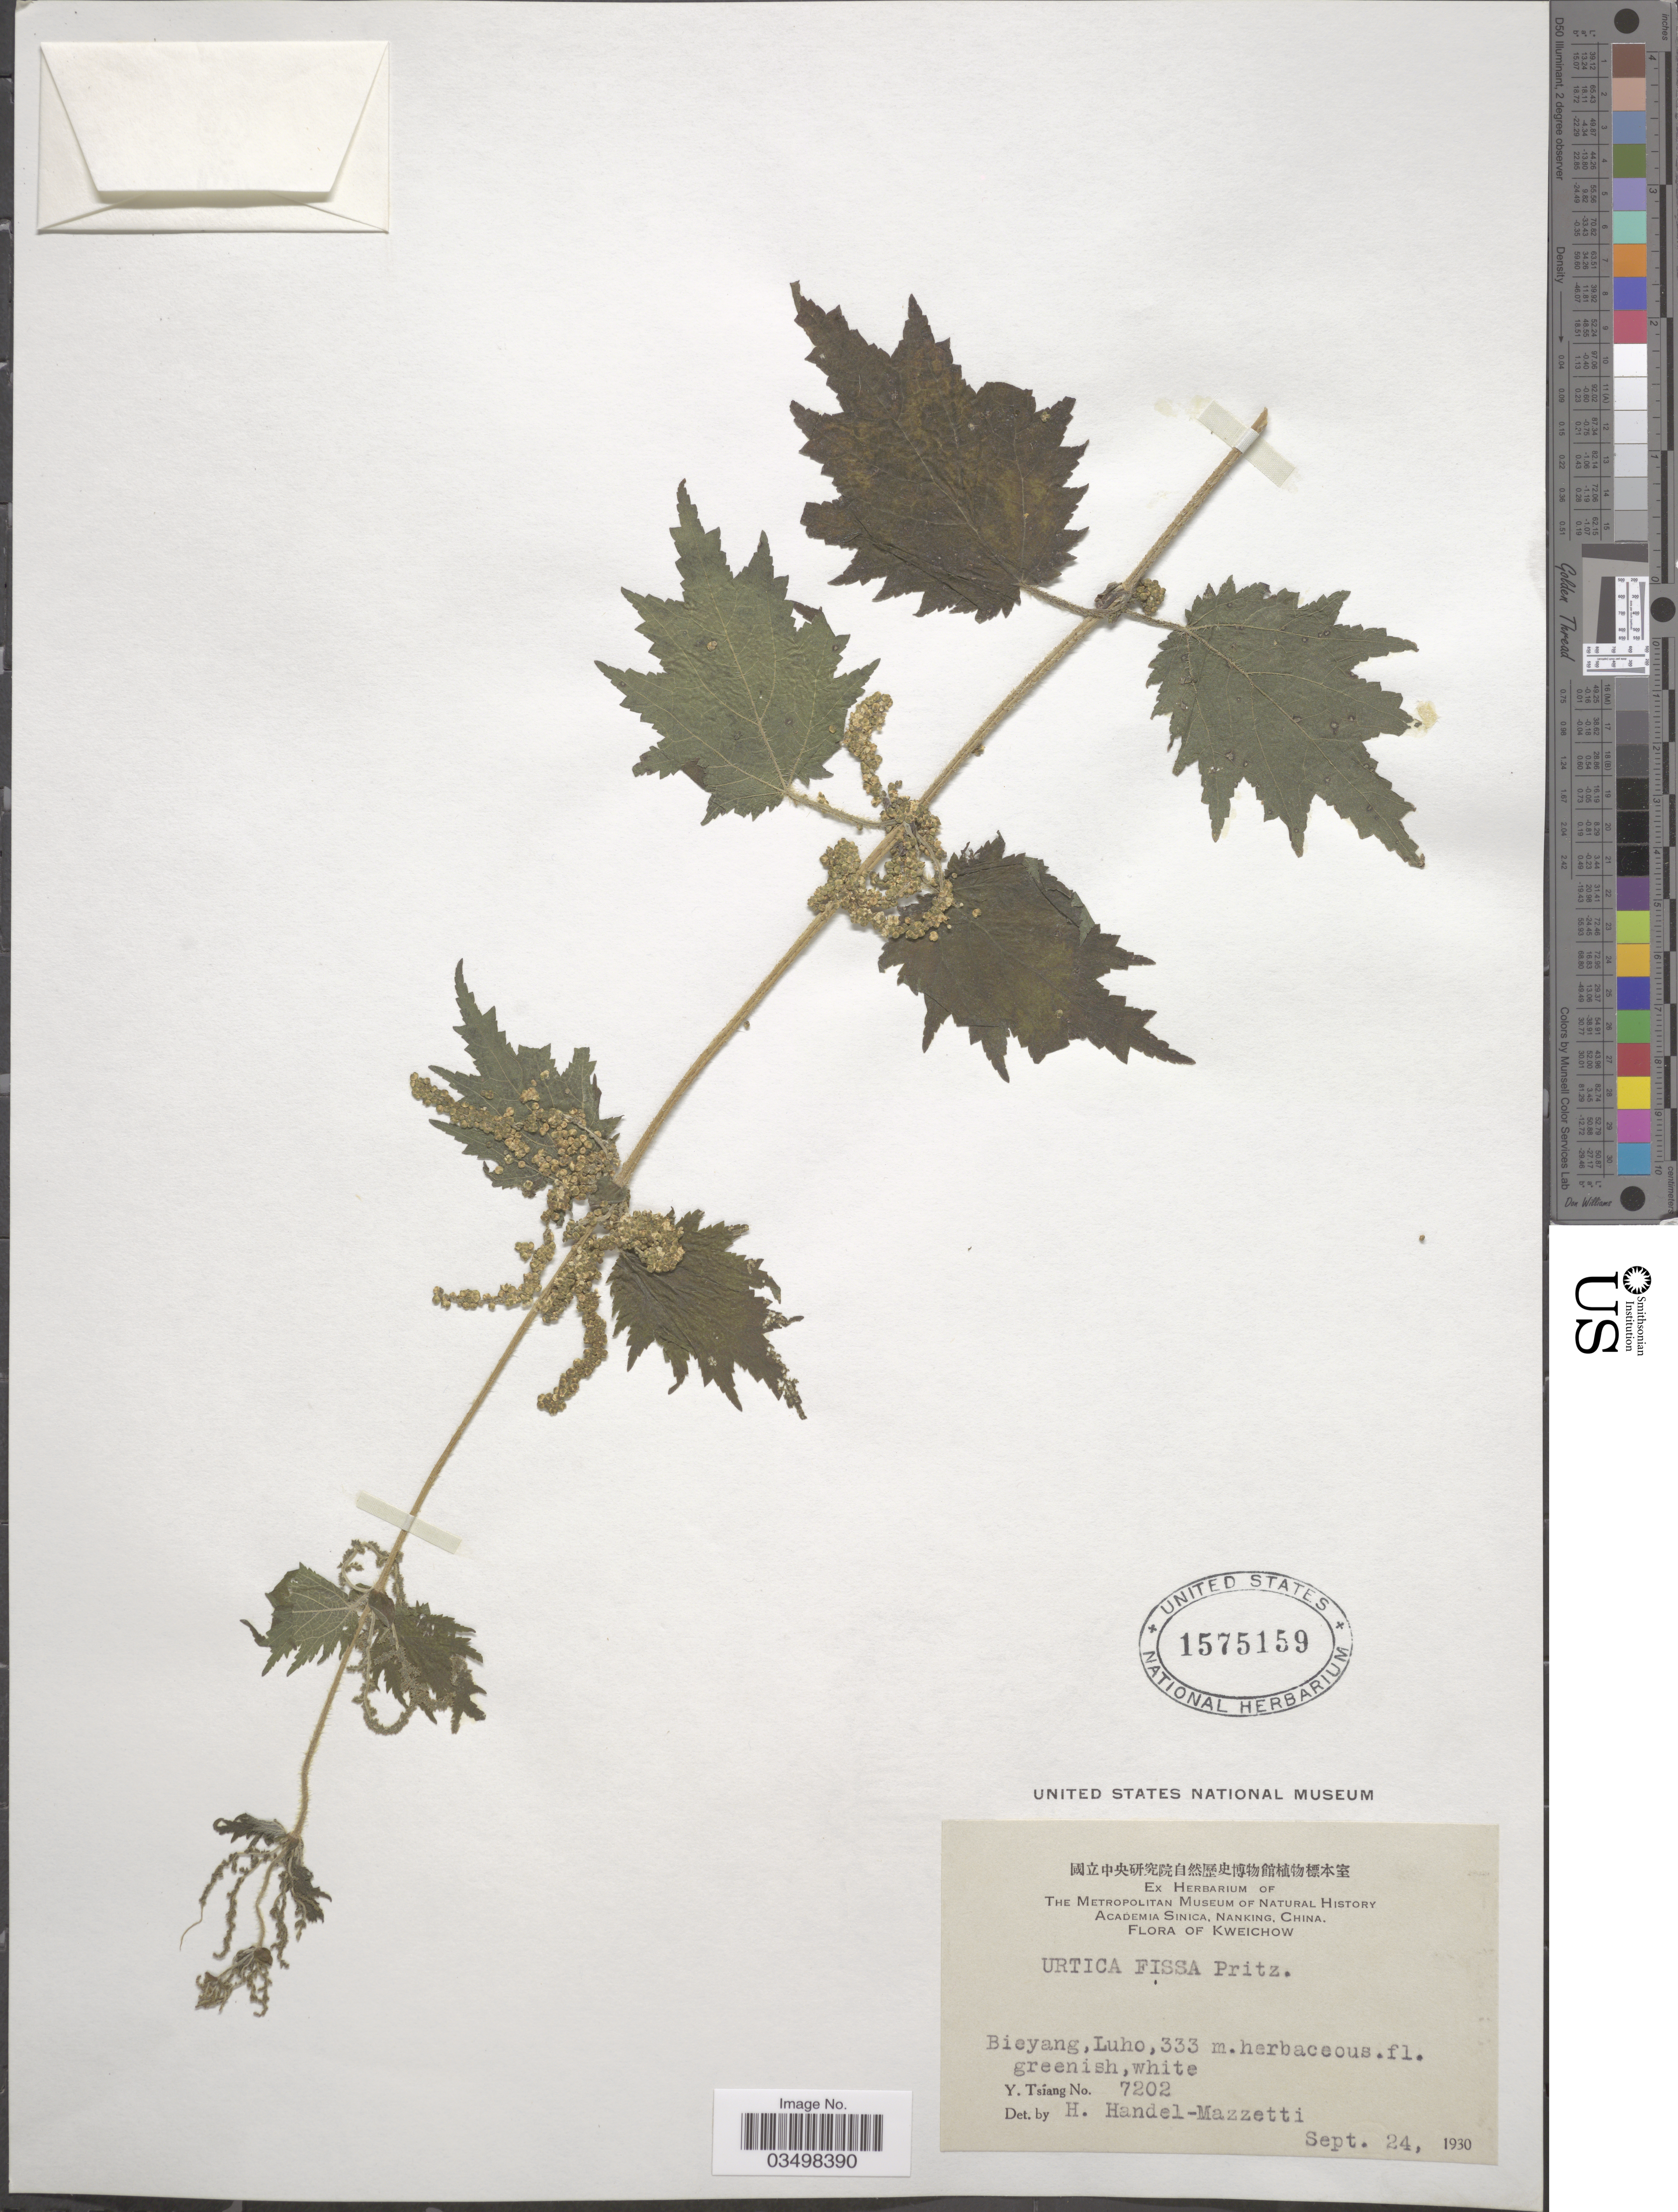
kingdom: Plantae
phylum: Tracheophyta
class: Magnoliopsida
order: Rosales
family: Urticaceae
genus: Urtica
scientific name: Urtica fissa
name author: E. Pritz.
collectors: Y. Tsiang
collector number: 7202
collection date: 1930-09-24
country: China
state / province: Guizhou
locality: Kweichow. Bieyang, Luho.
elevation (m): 333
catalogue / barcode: US 1575159